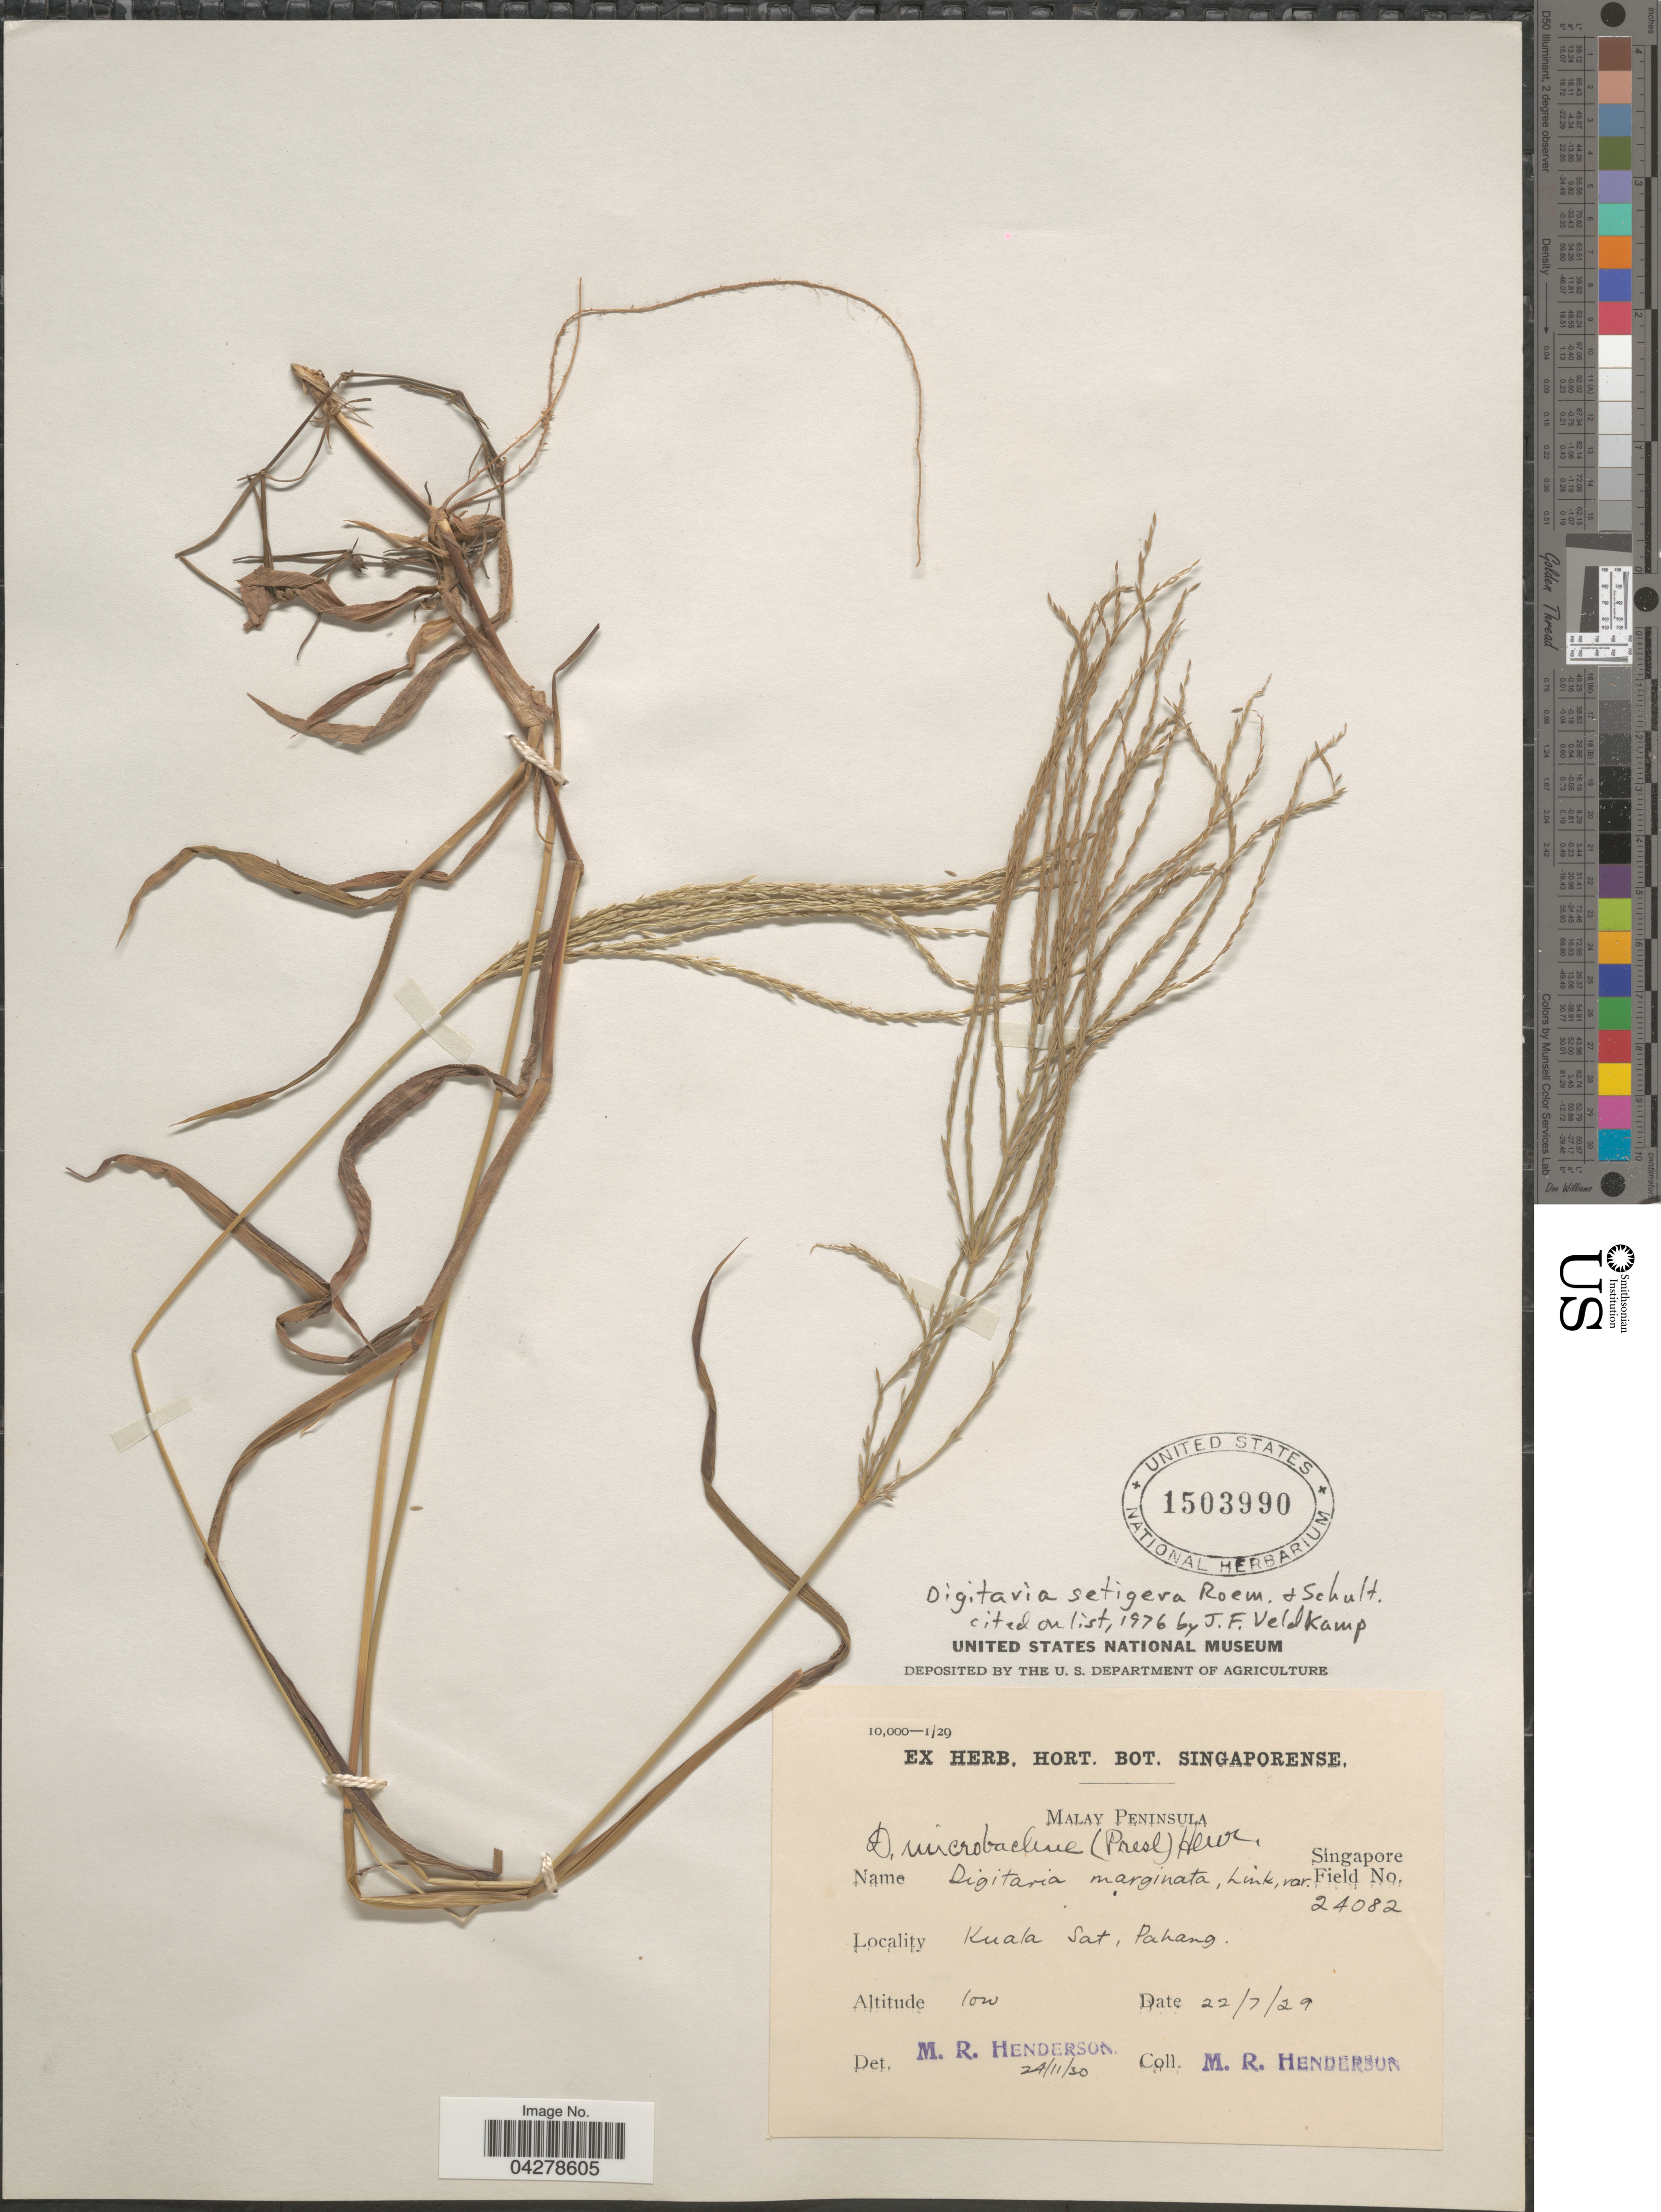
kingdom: Plantae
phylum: Tracheophyta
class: Liliopsida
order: Poales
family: Poaceae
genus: Digitaria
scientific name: Digitaria setigera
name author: Roth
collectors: M. Henderson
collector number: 24082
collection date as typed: Transcribed d/m/y: 22/7/29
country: Malaysia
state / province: Pahang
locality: Malay Peninsula. Kuala Sat.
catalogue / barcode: US 1503990